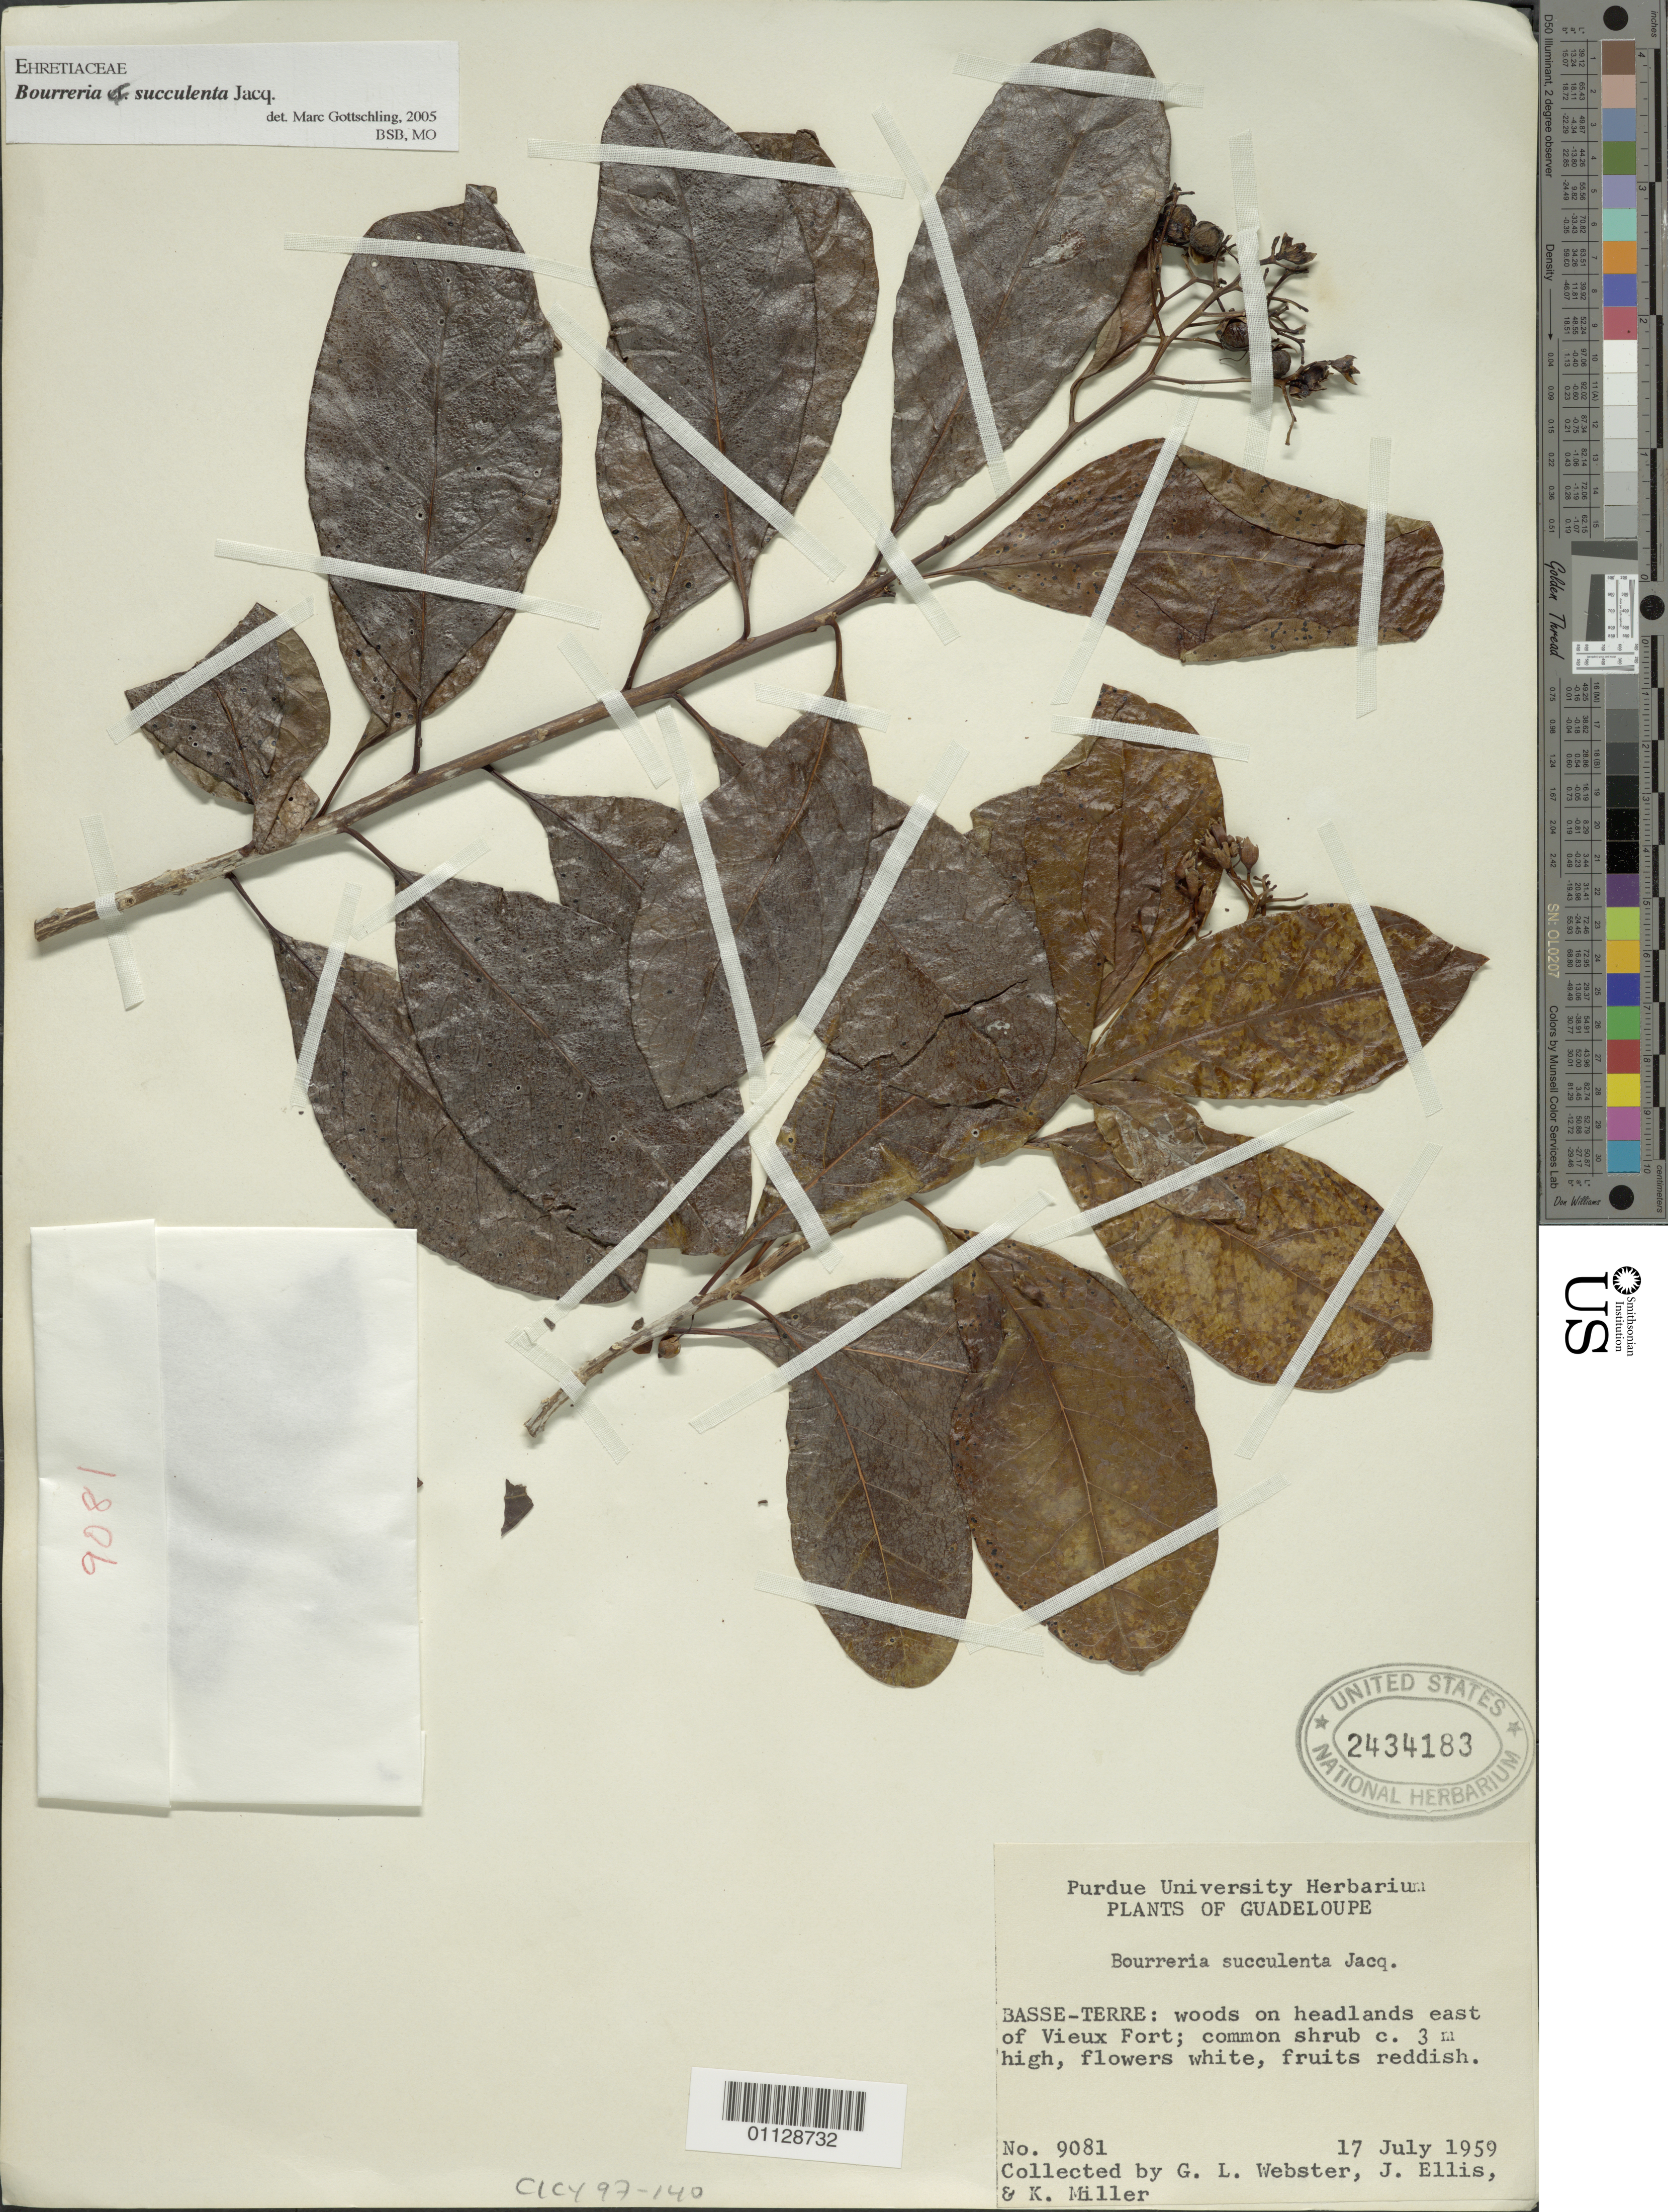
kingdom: Plantae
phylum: Tracheophyta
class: Magnoliopsida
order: Boraginales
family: Ehretiaceae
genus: Bourreria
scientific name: Bourreria succulenta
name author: Jacq.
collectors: G. L. Webster, J. Ellis & K. Miller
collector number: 9081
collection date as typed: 17 Jul 1959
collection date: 1959-07-17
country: Guadeloupe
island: Basse Terre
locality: Woods on headlands E of Vieu Fort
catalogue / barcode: US 2434183